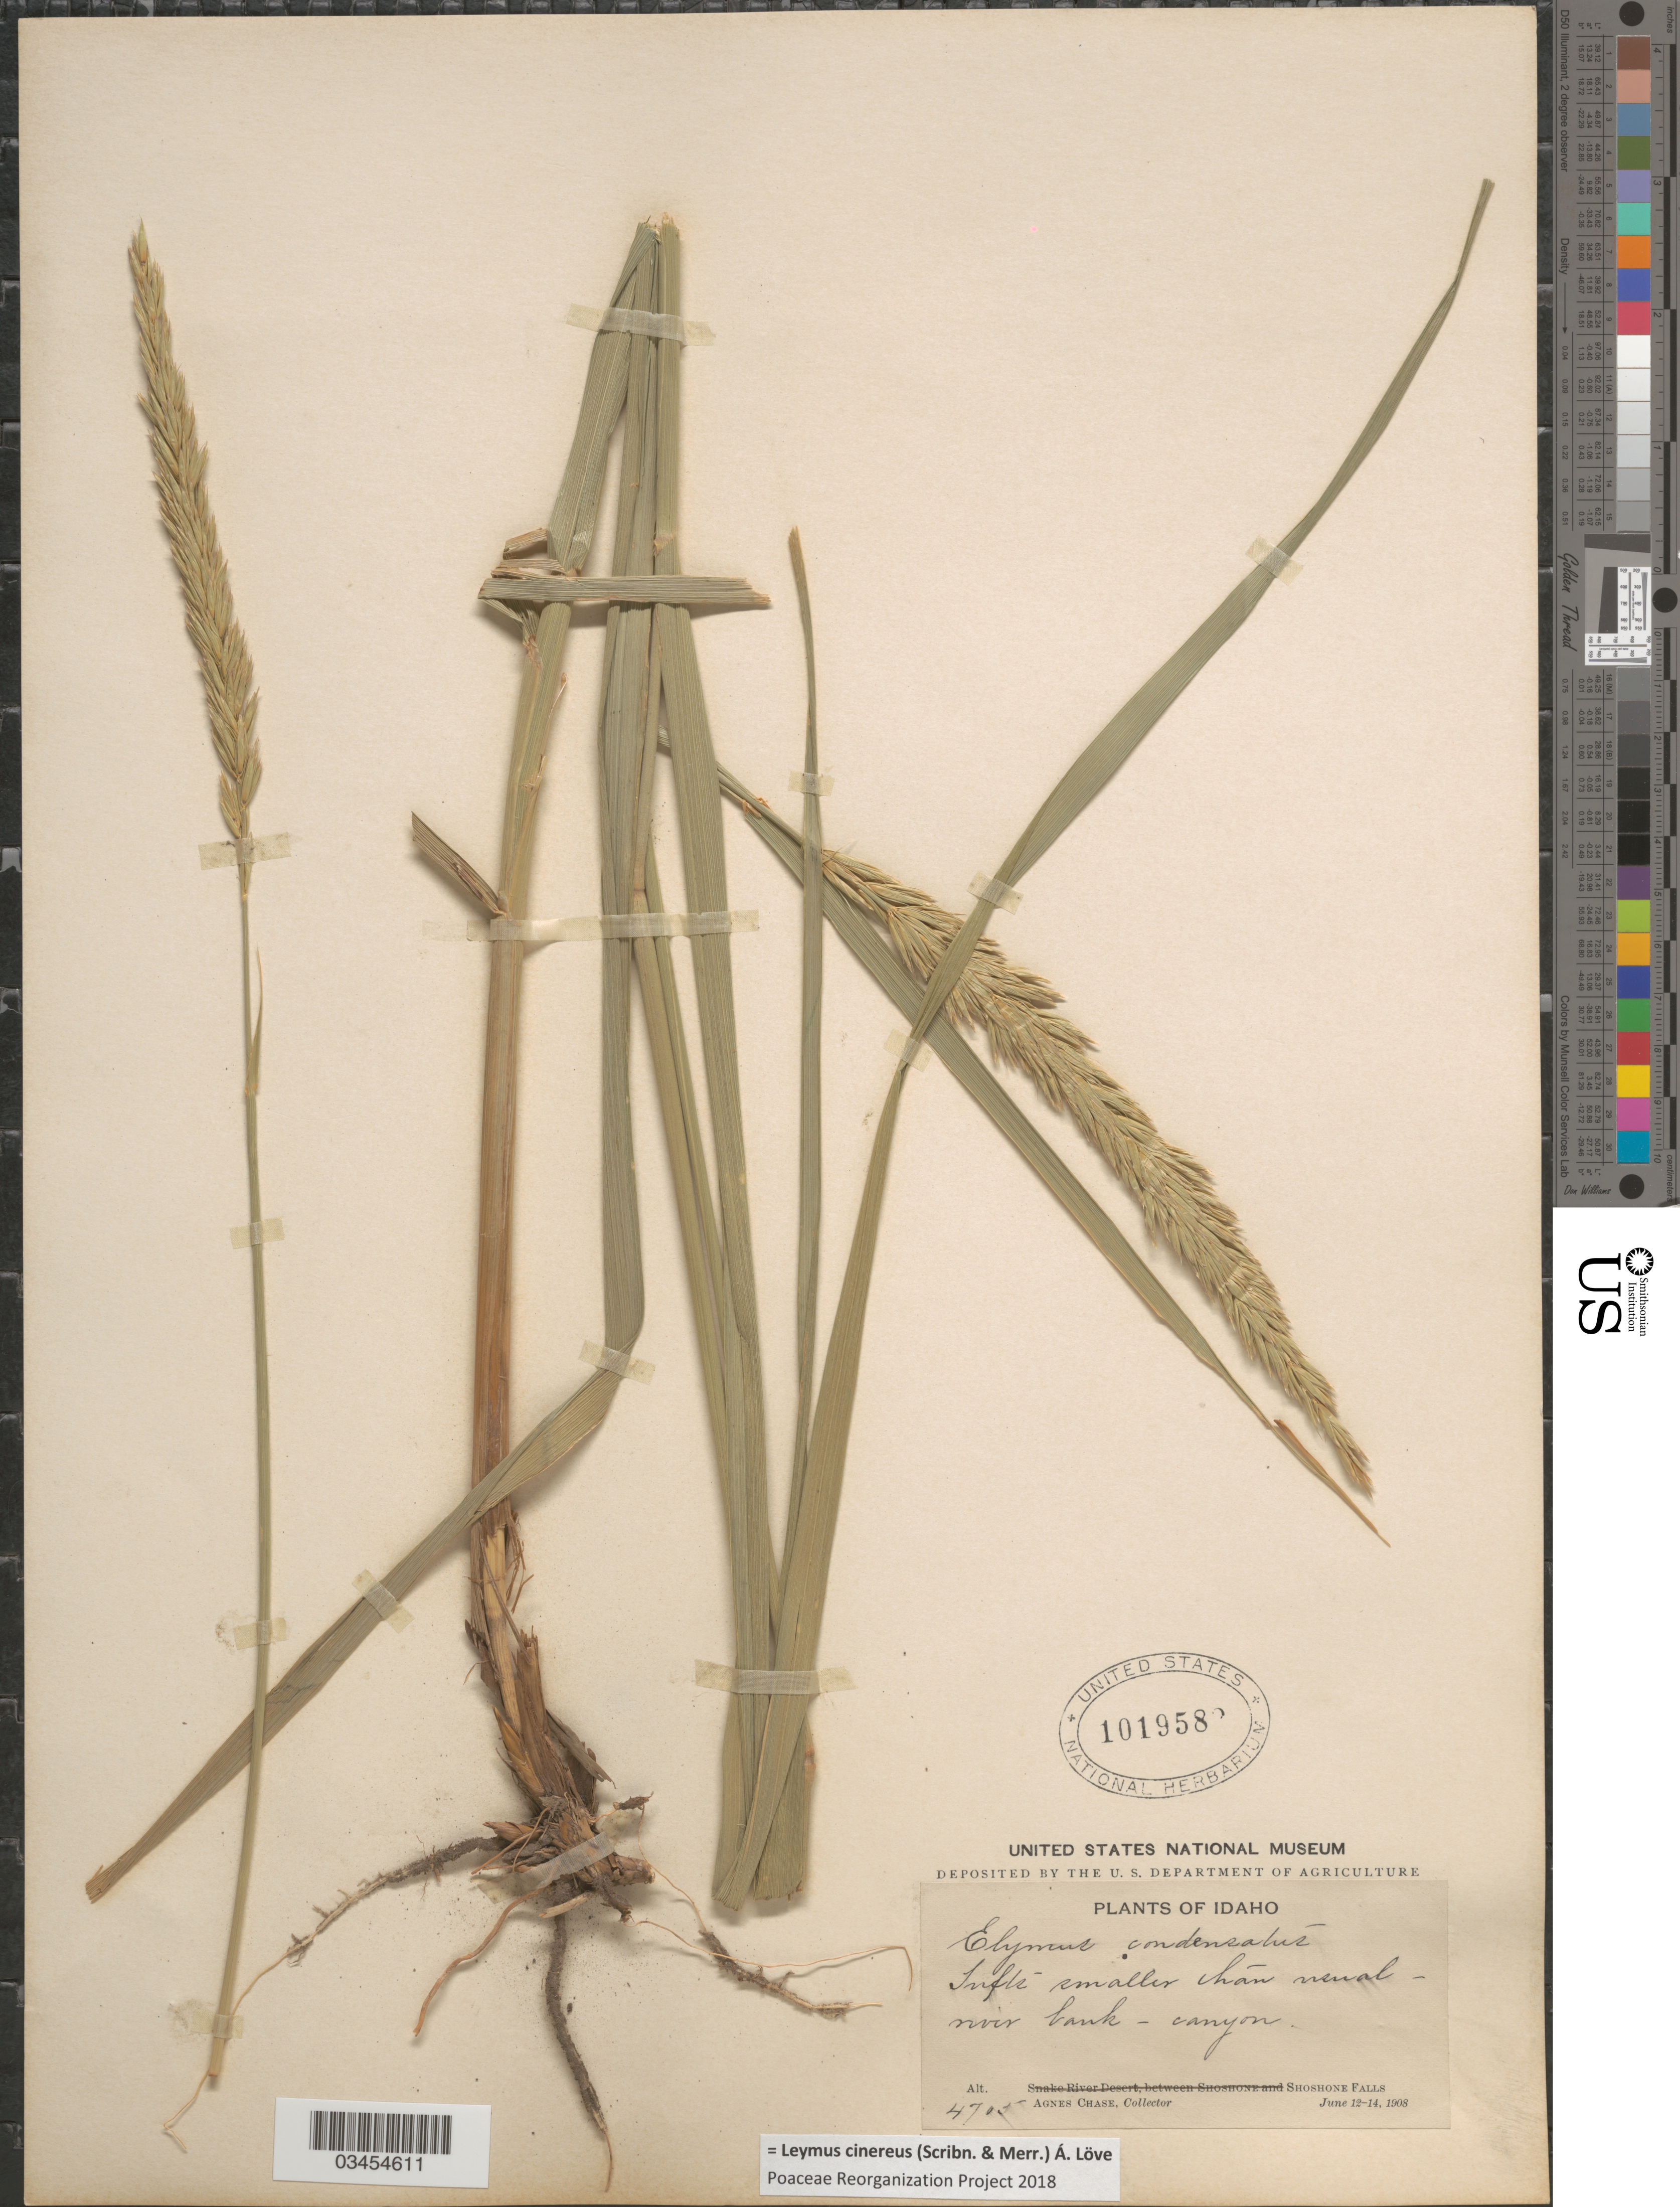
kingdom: Plantae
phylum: Tracheophyta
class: Liliopsida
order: Poales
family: Poaceae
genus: Leymus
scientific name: Leymus cinereus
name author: (Scribn. & Merr.) Á. Löve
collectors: A. Chase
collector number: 4705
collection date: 1908-06-12/1908-06-14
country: United States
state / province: Idaho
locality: Shoshone Falls.